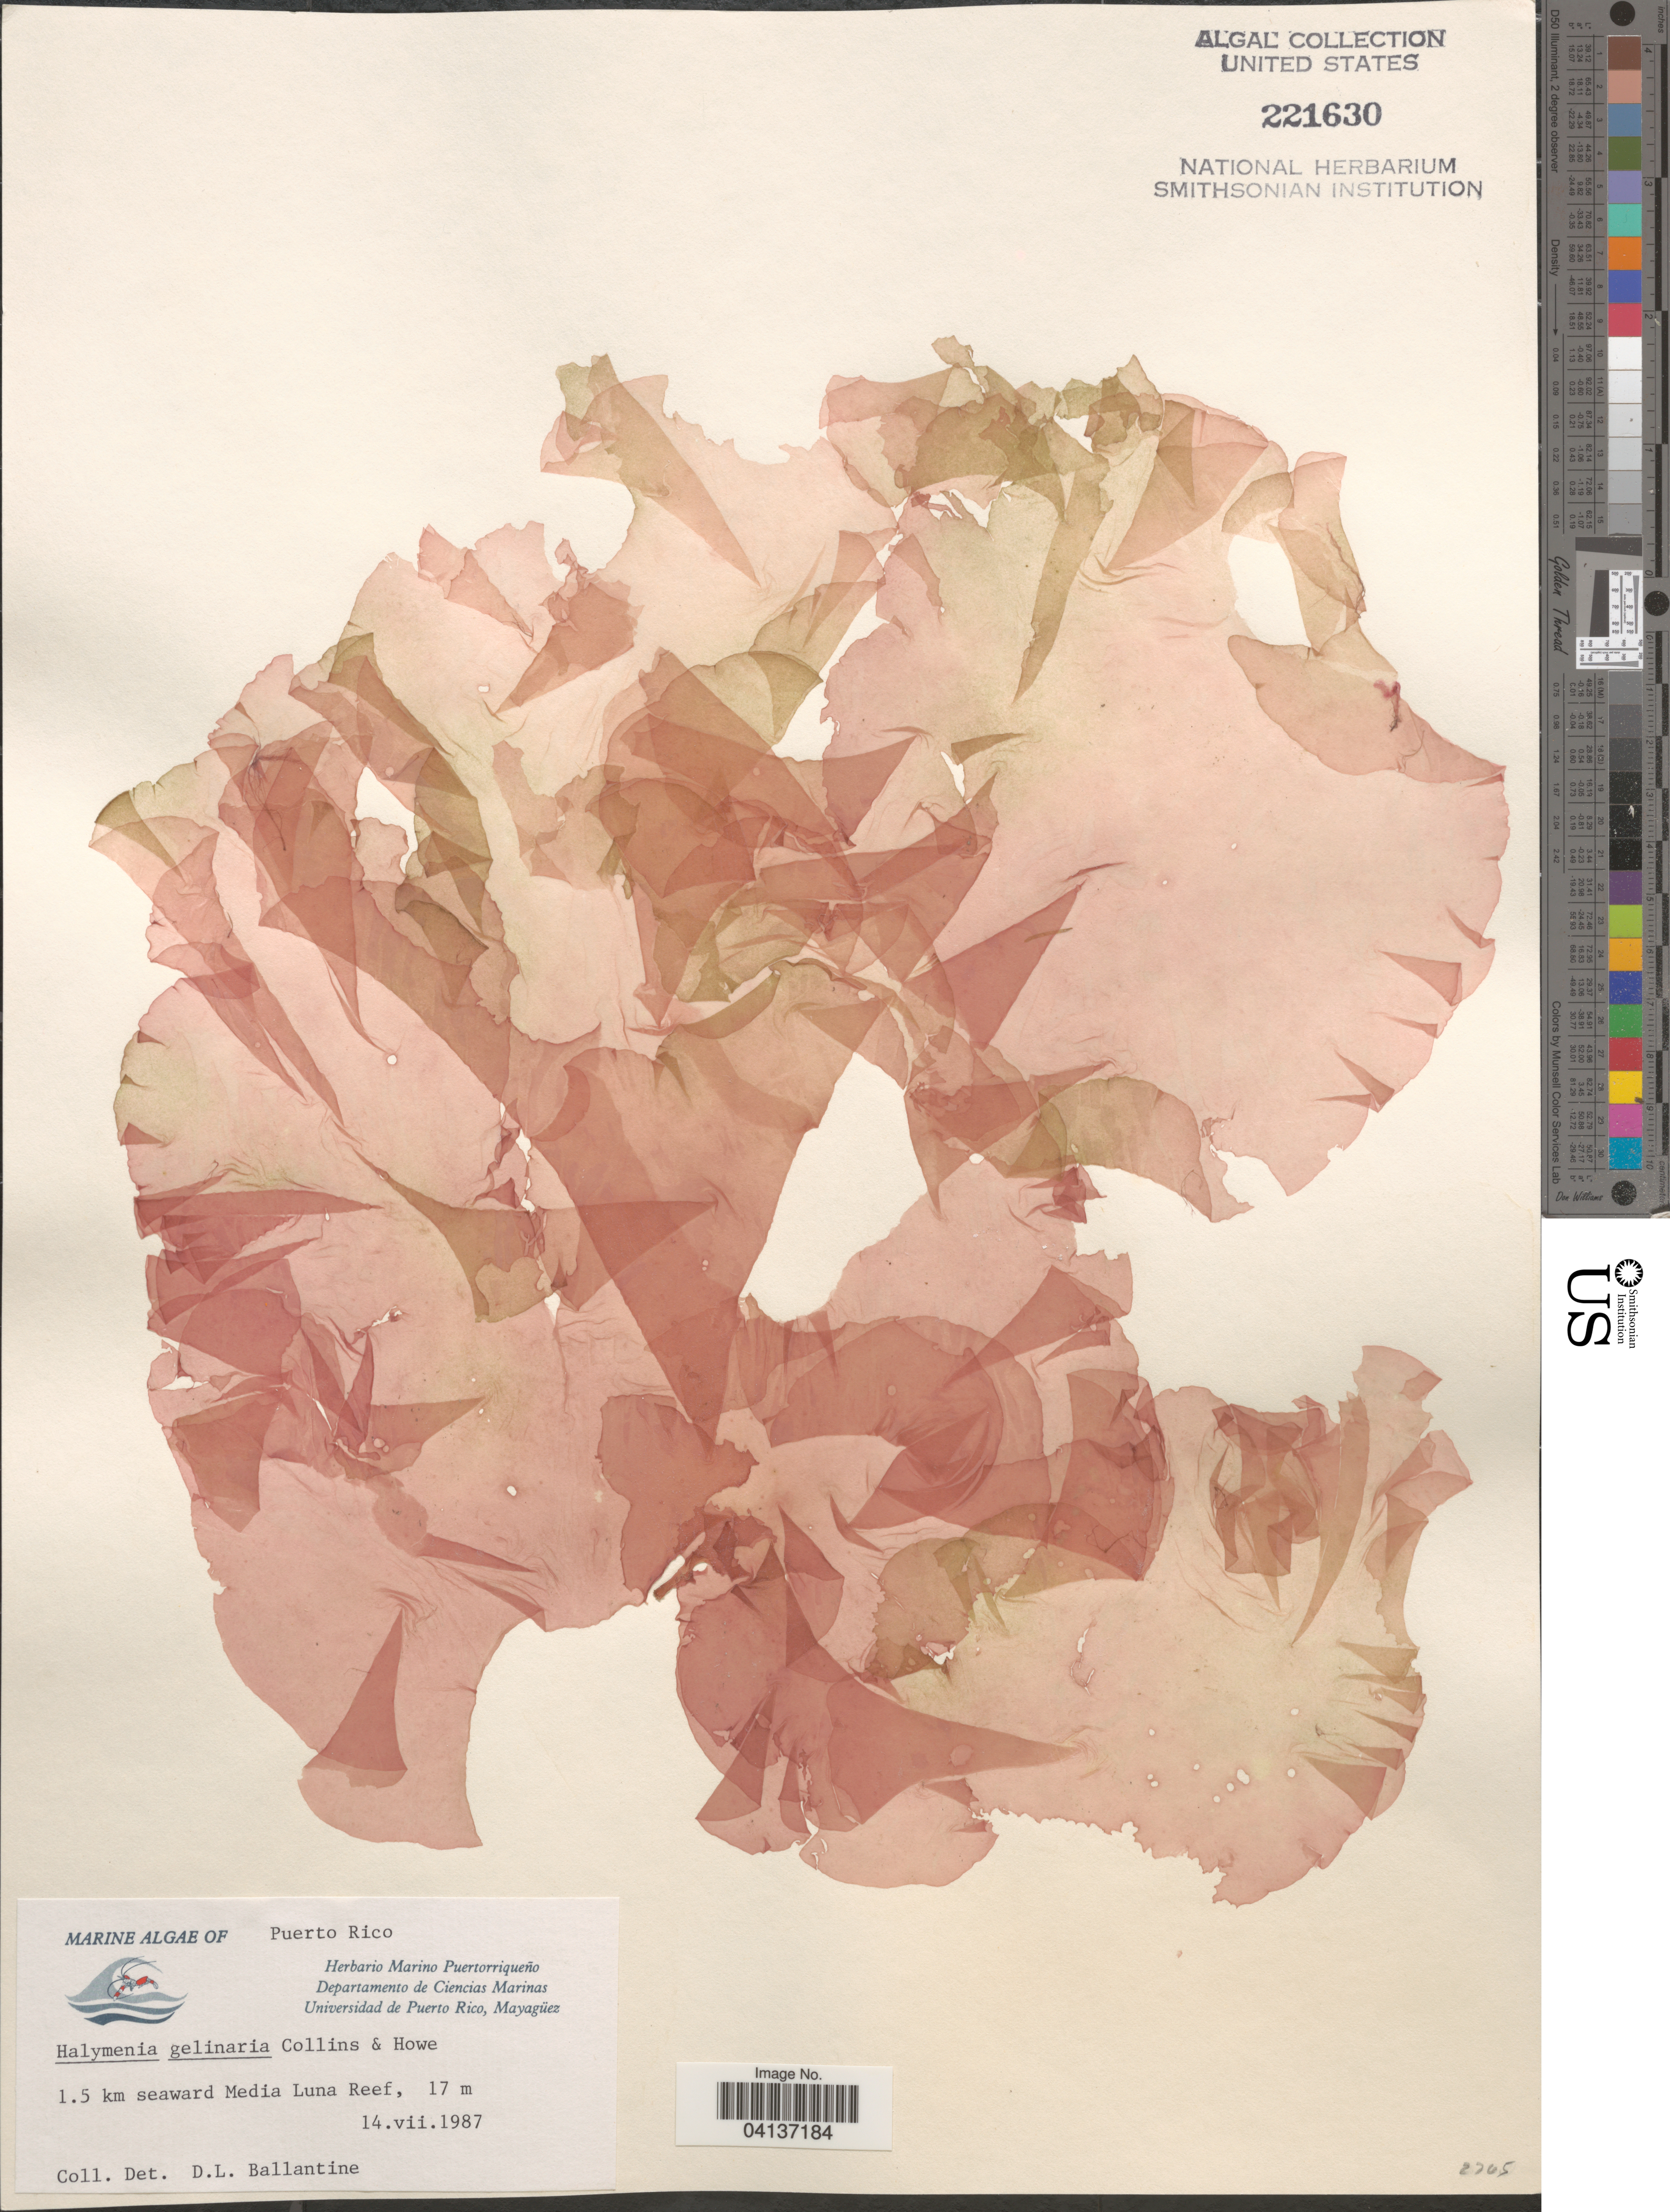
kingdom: Plantae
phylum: Rhodophyta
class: Florideophyceae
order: Halymeniales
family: Halymeniaceae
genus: Halymenia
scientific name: Halymenia floridana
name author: J. Agardh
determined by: Algae name updating Project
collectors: D.L. Ballantine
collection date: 1987-07-14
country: Puerto Rico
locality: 1.5 km seaward Media Luna Reef.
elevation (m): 17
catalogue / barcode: US 221630